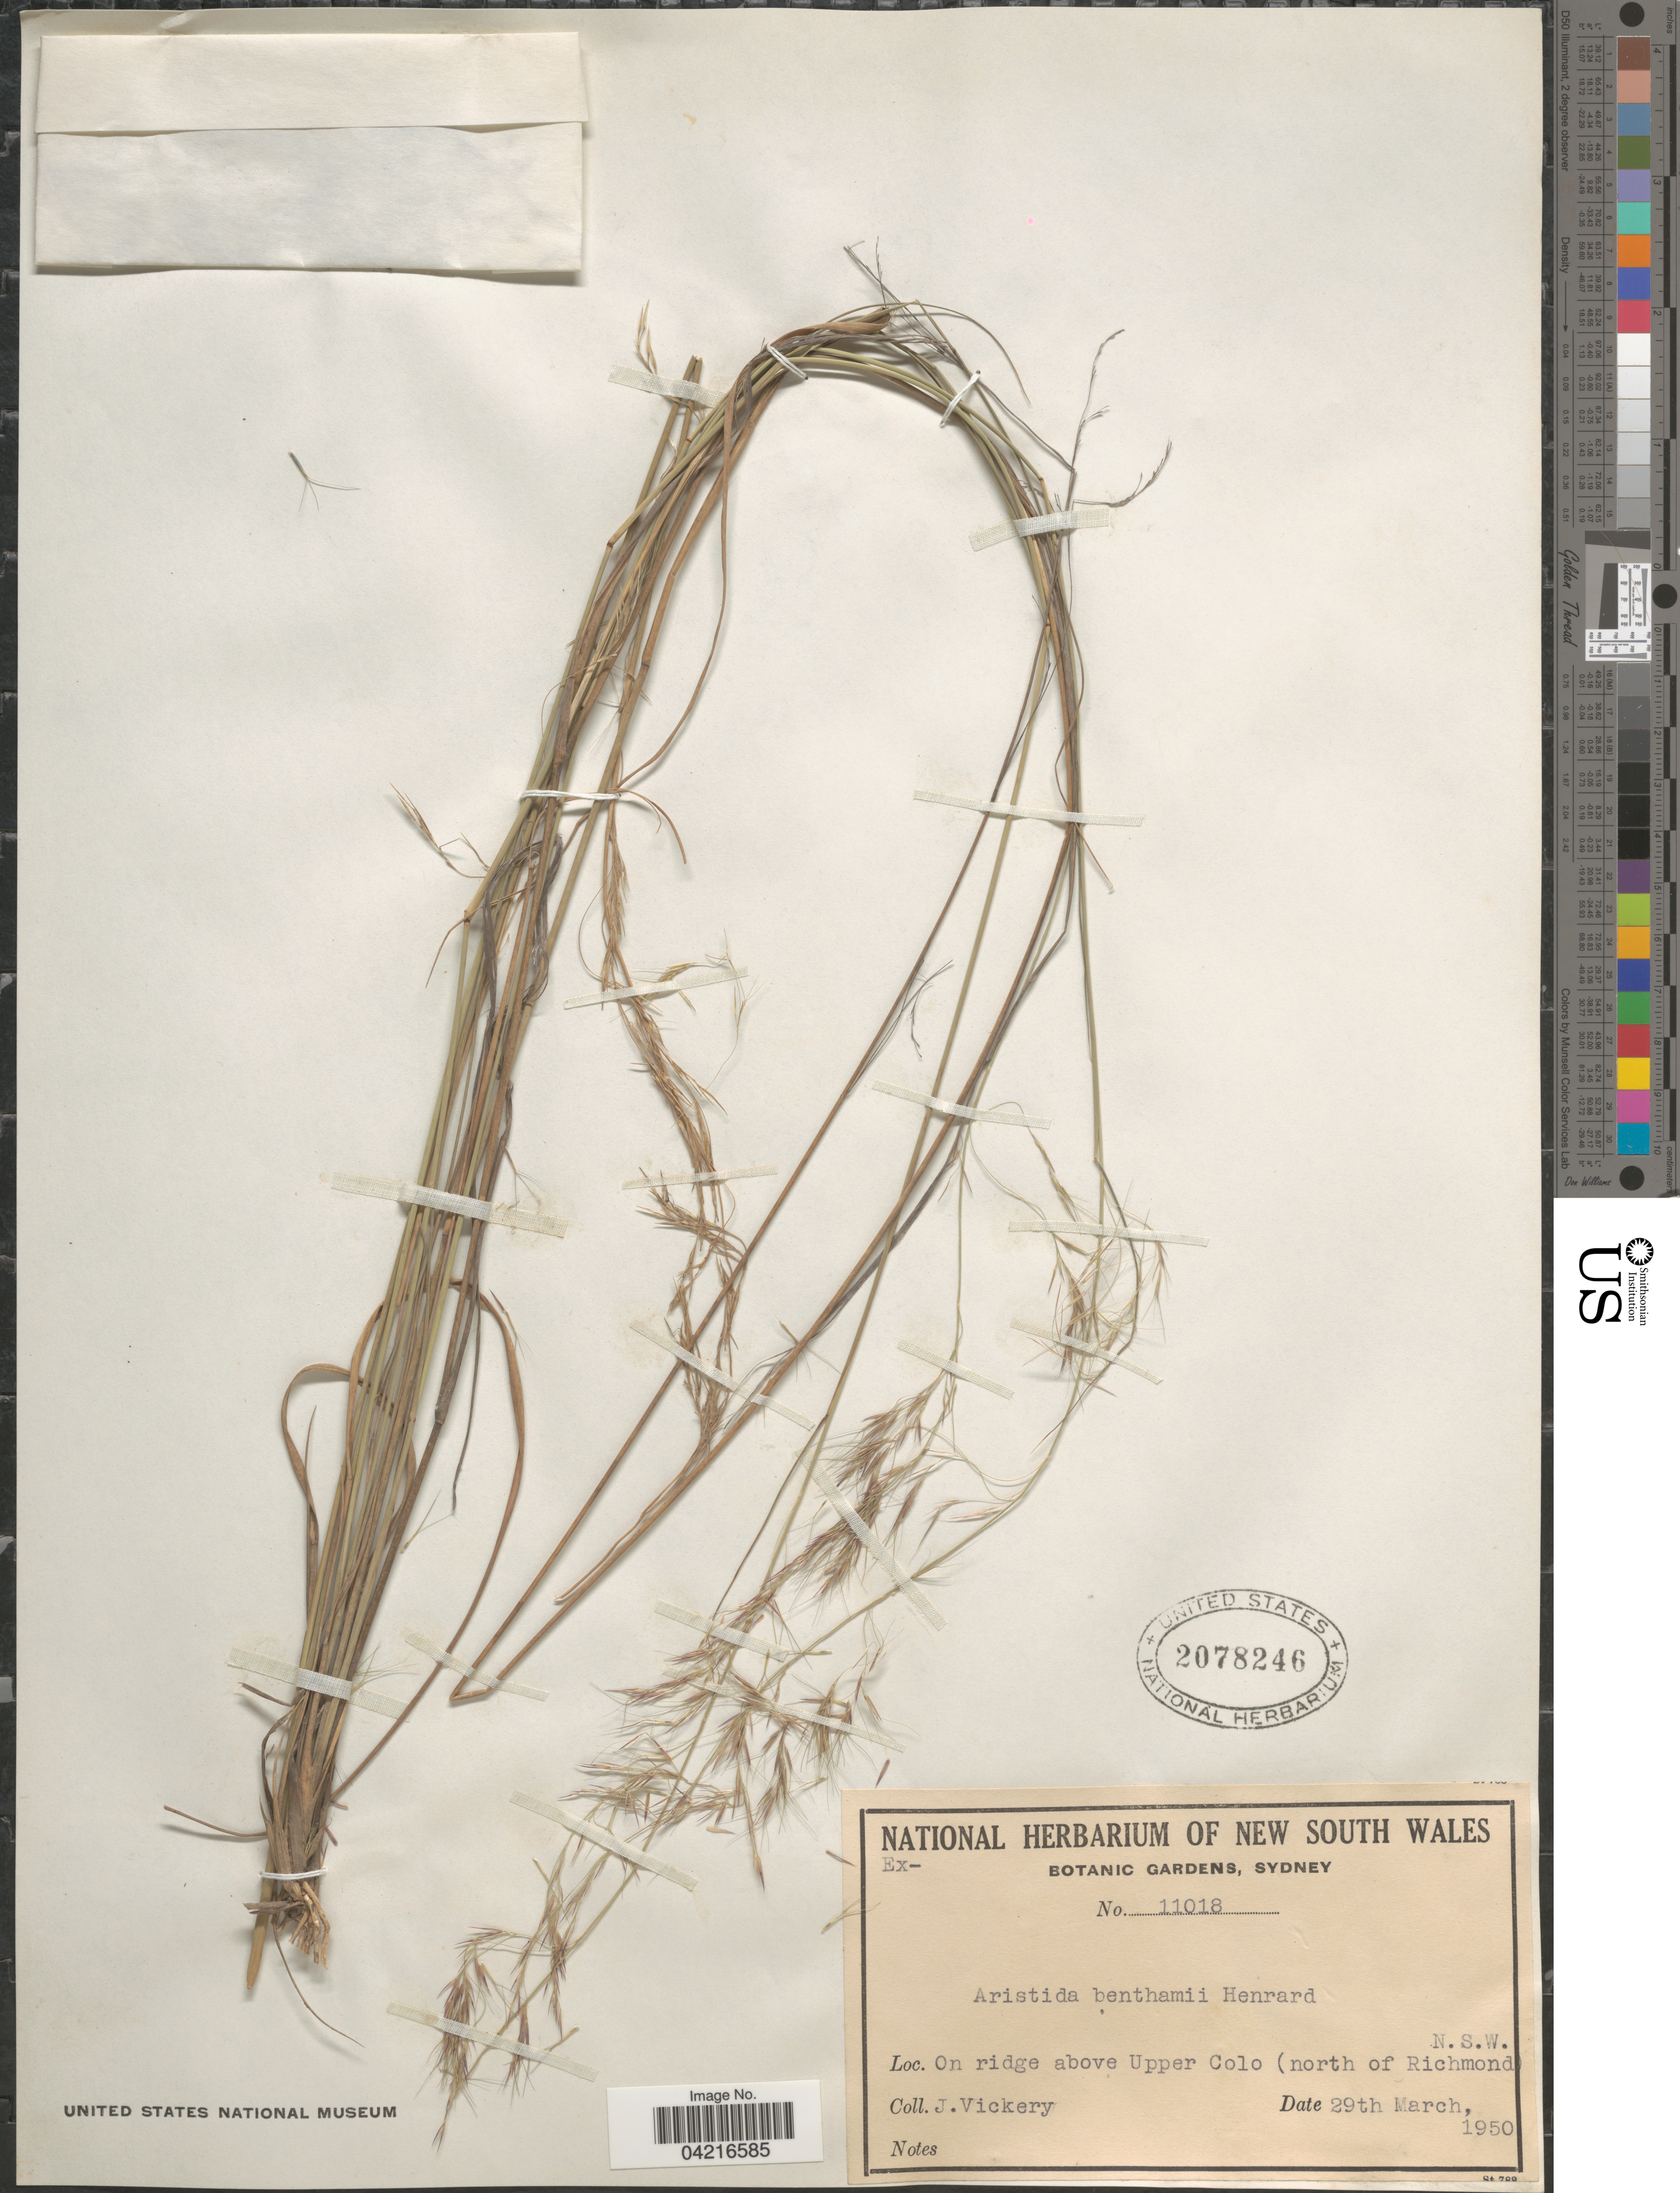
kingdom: Plantae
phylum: Tracheophyta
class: Liliopsida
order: Poales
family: Poaceae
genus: Aristida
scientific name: Aristida benthamii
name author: Henr.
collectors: J. Vickery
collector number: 11018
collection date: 1950-03-29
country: Australia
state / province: New South Wales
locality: On ridge above Upper Colo (north of Richmond).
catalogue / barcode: US 2078246